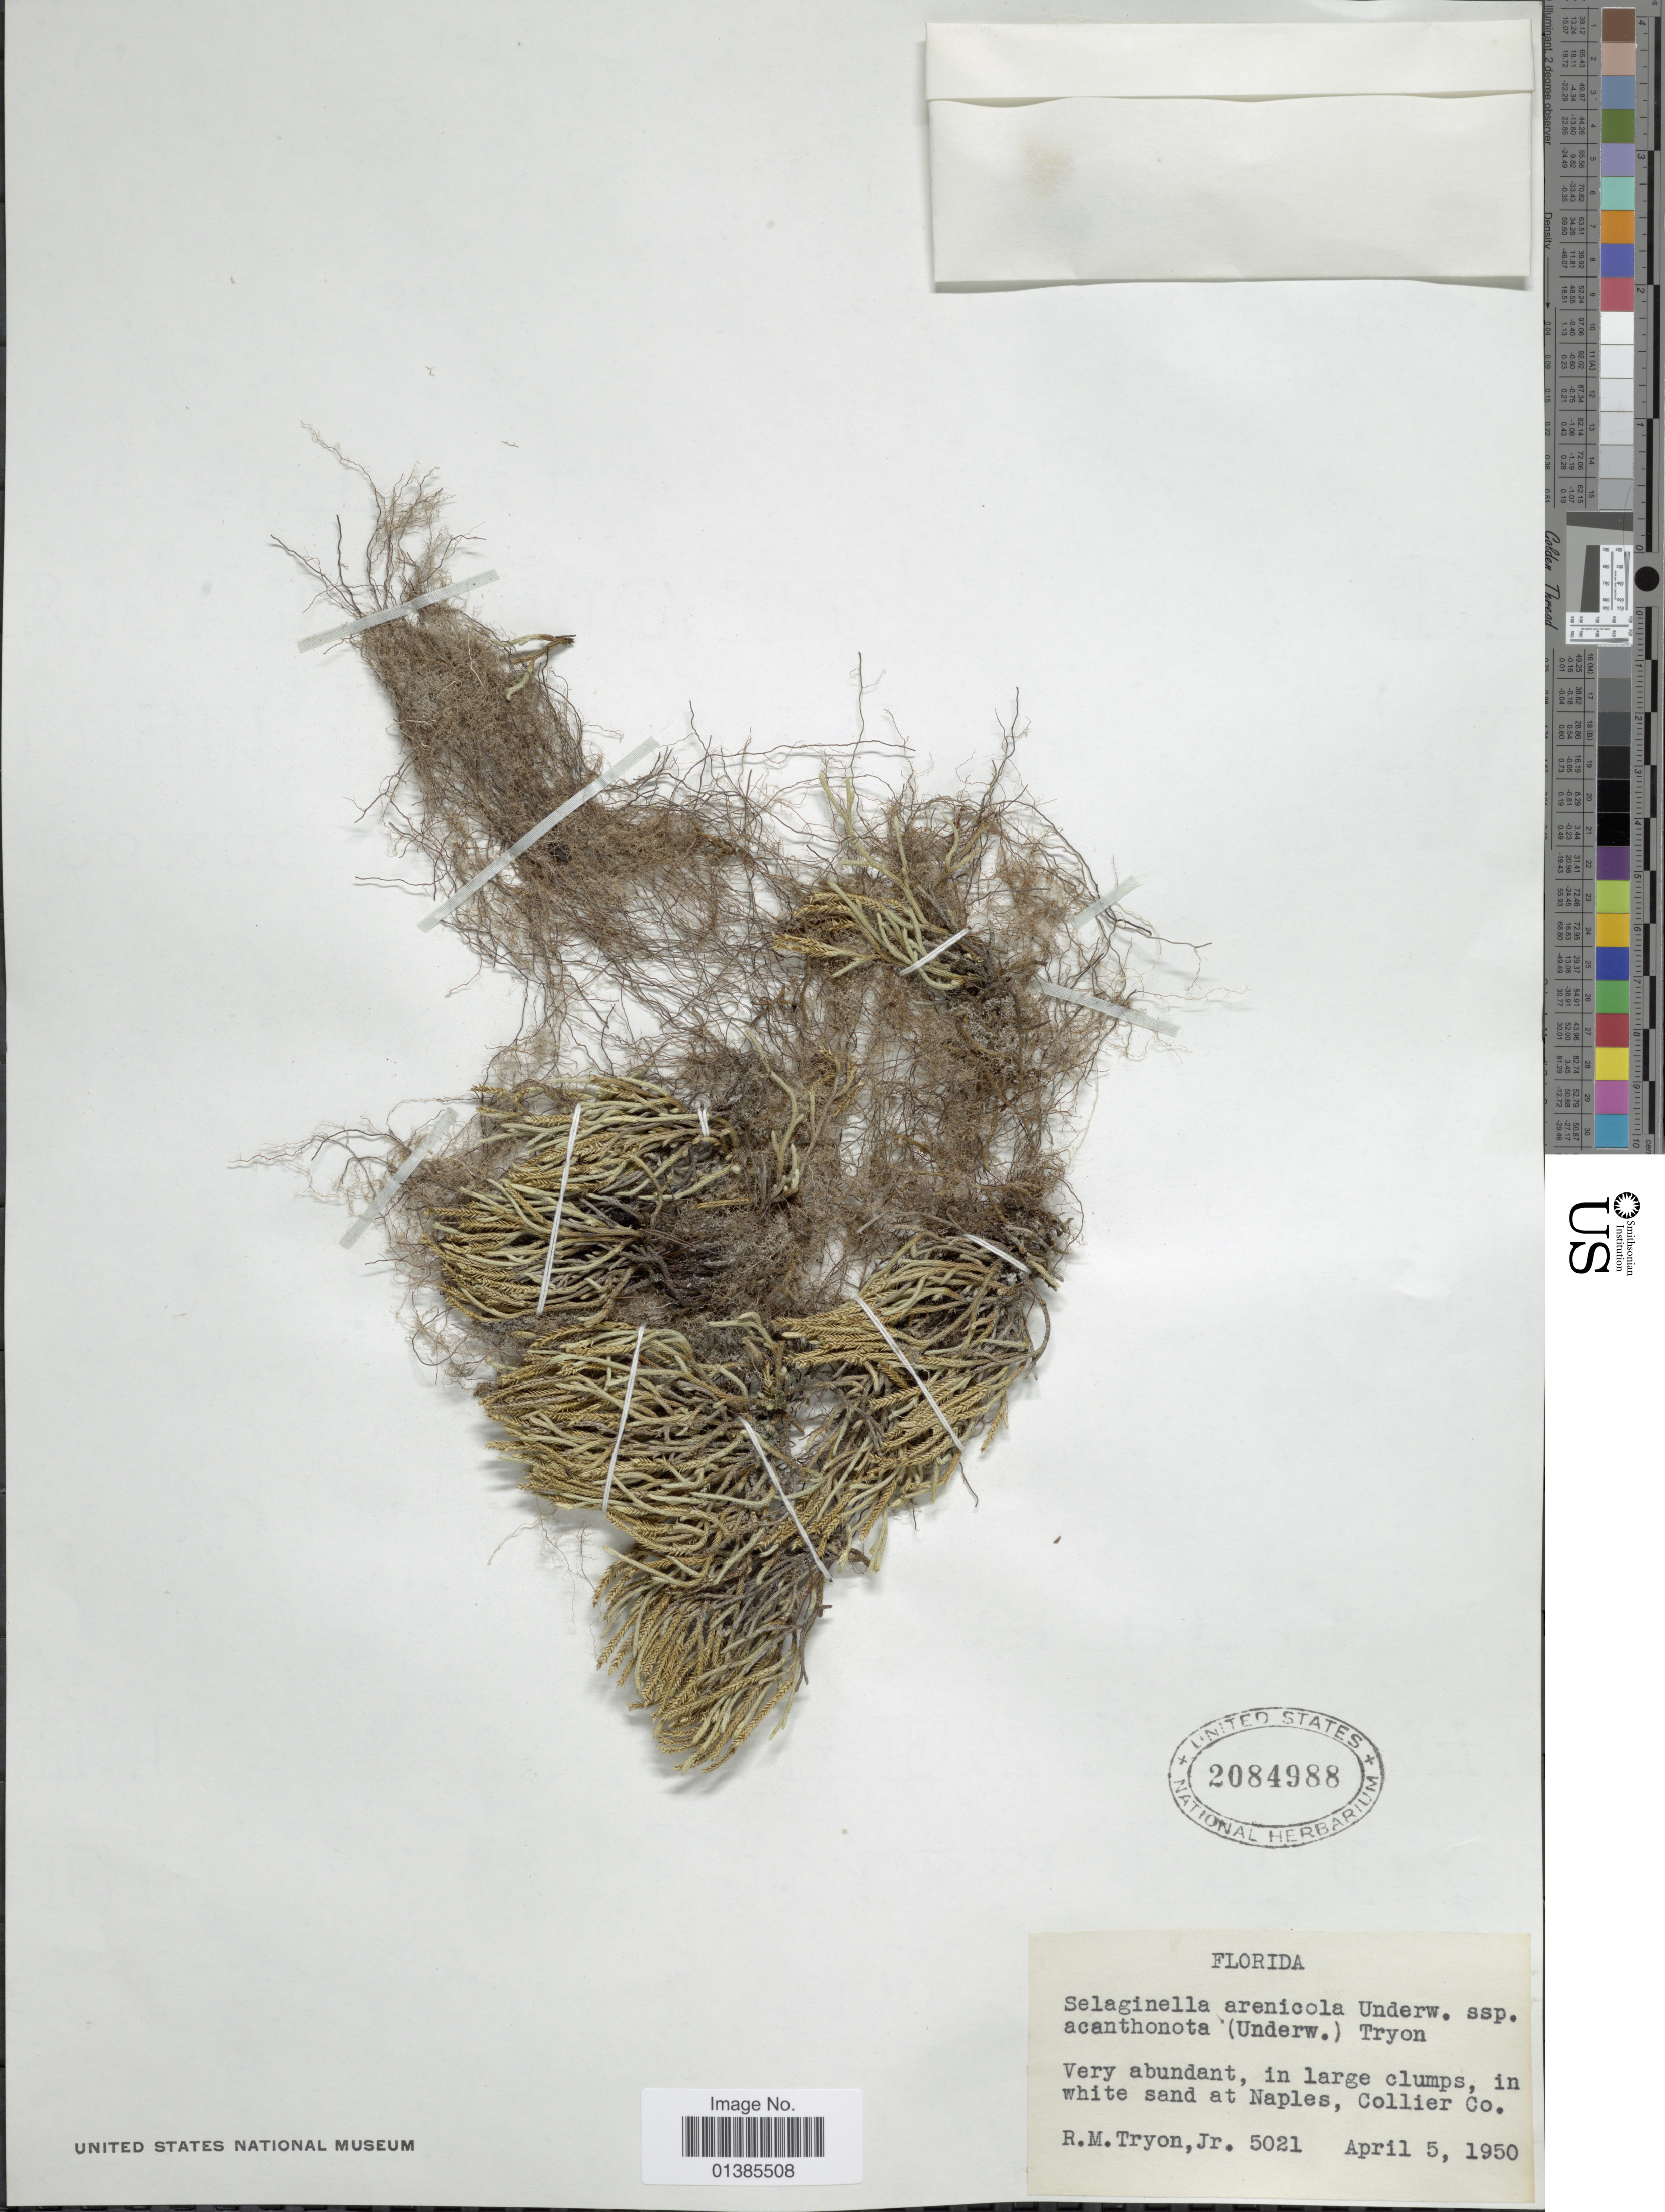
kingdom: Plantae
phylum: Tracheophyta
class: Lycopodiopsida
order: Selaginellales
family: Selaginellaceae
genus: Selaginella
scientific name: Selaginella arenicola subsp. acanthonota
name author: (Underw.) R.M. Tryon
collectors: R. M. Tryon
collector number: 5021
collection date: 1950-04-05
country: United States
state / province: Florida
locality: Very abundant, in large clumps, in white sand at Naples, Collier Co.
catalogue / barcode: US 2084988